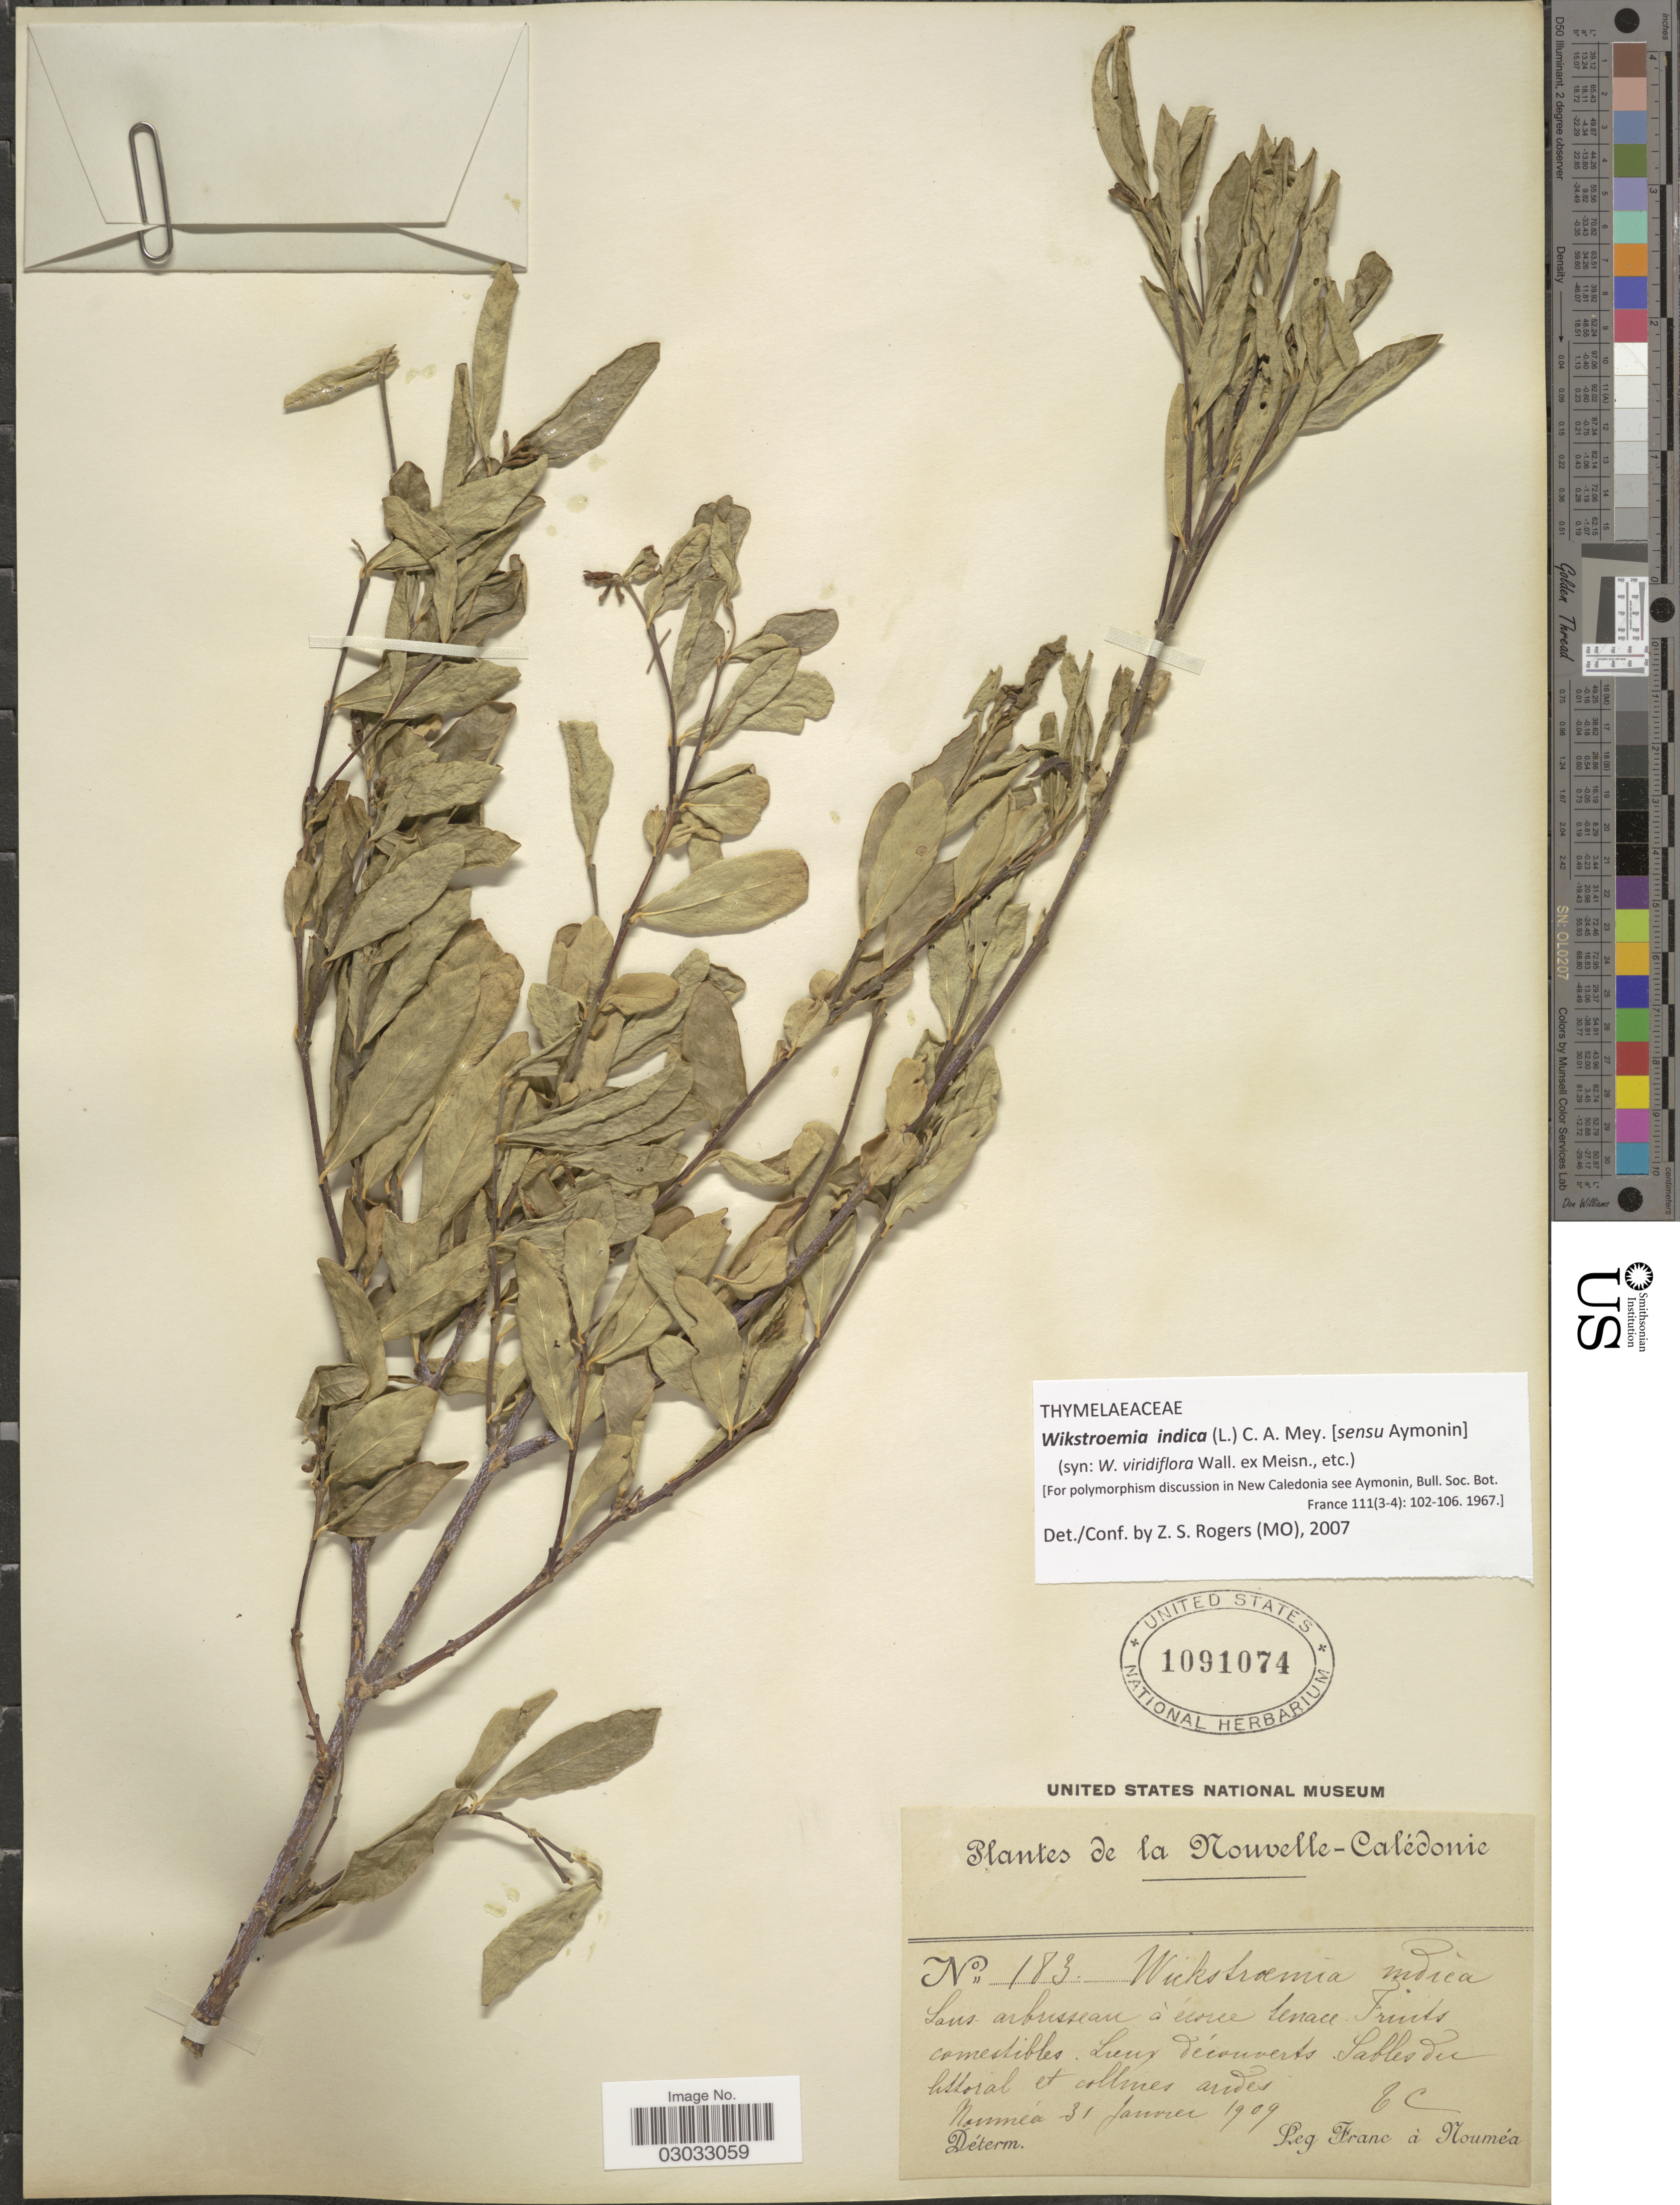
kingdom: Plantae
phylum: Tracheophyta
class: Magnoliopsida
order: Malvales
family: Thymelaeaceae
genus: Wikstroemia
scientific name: Wikstroemia indica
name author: (L.) C.A. Mey.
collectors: Franc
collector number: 183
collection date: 1909-01-31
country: New Caledonia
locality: Nouvelle-Calédonie, Lieux decouverts Sables du littoral et collines andes.Nouméa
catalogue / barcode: US 1091074